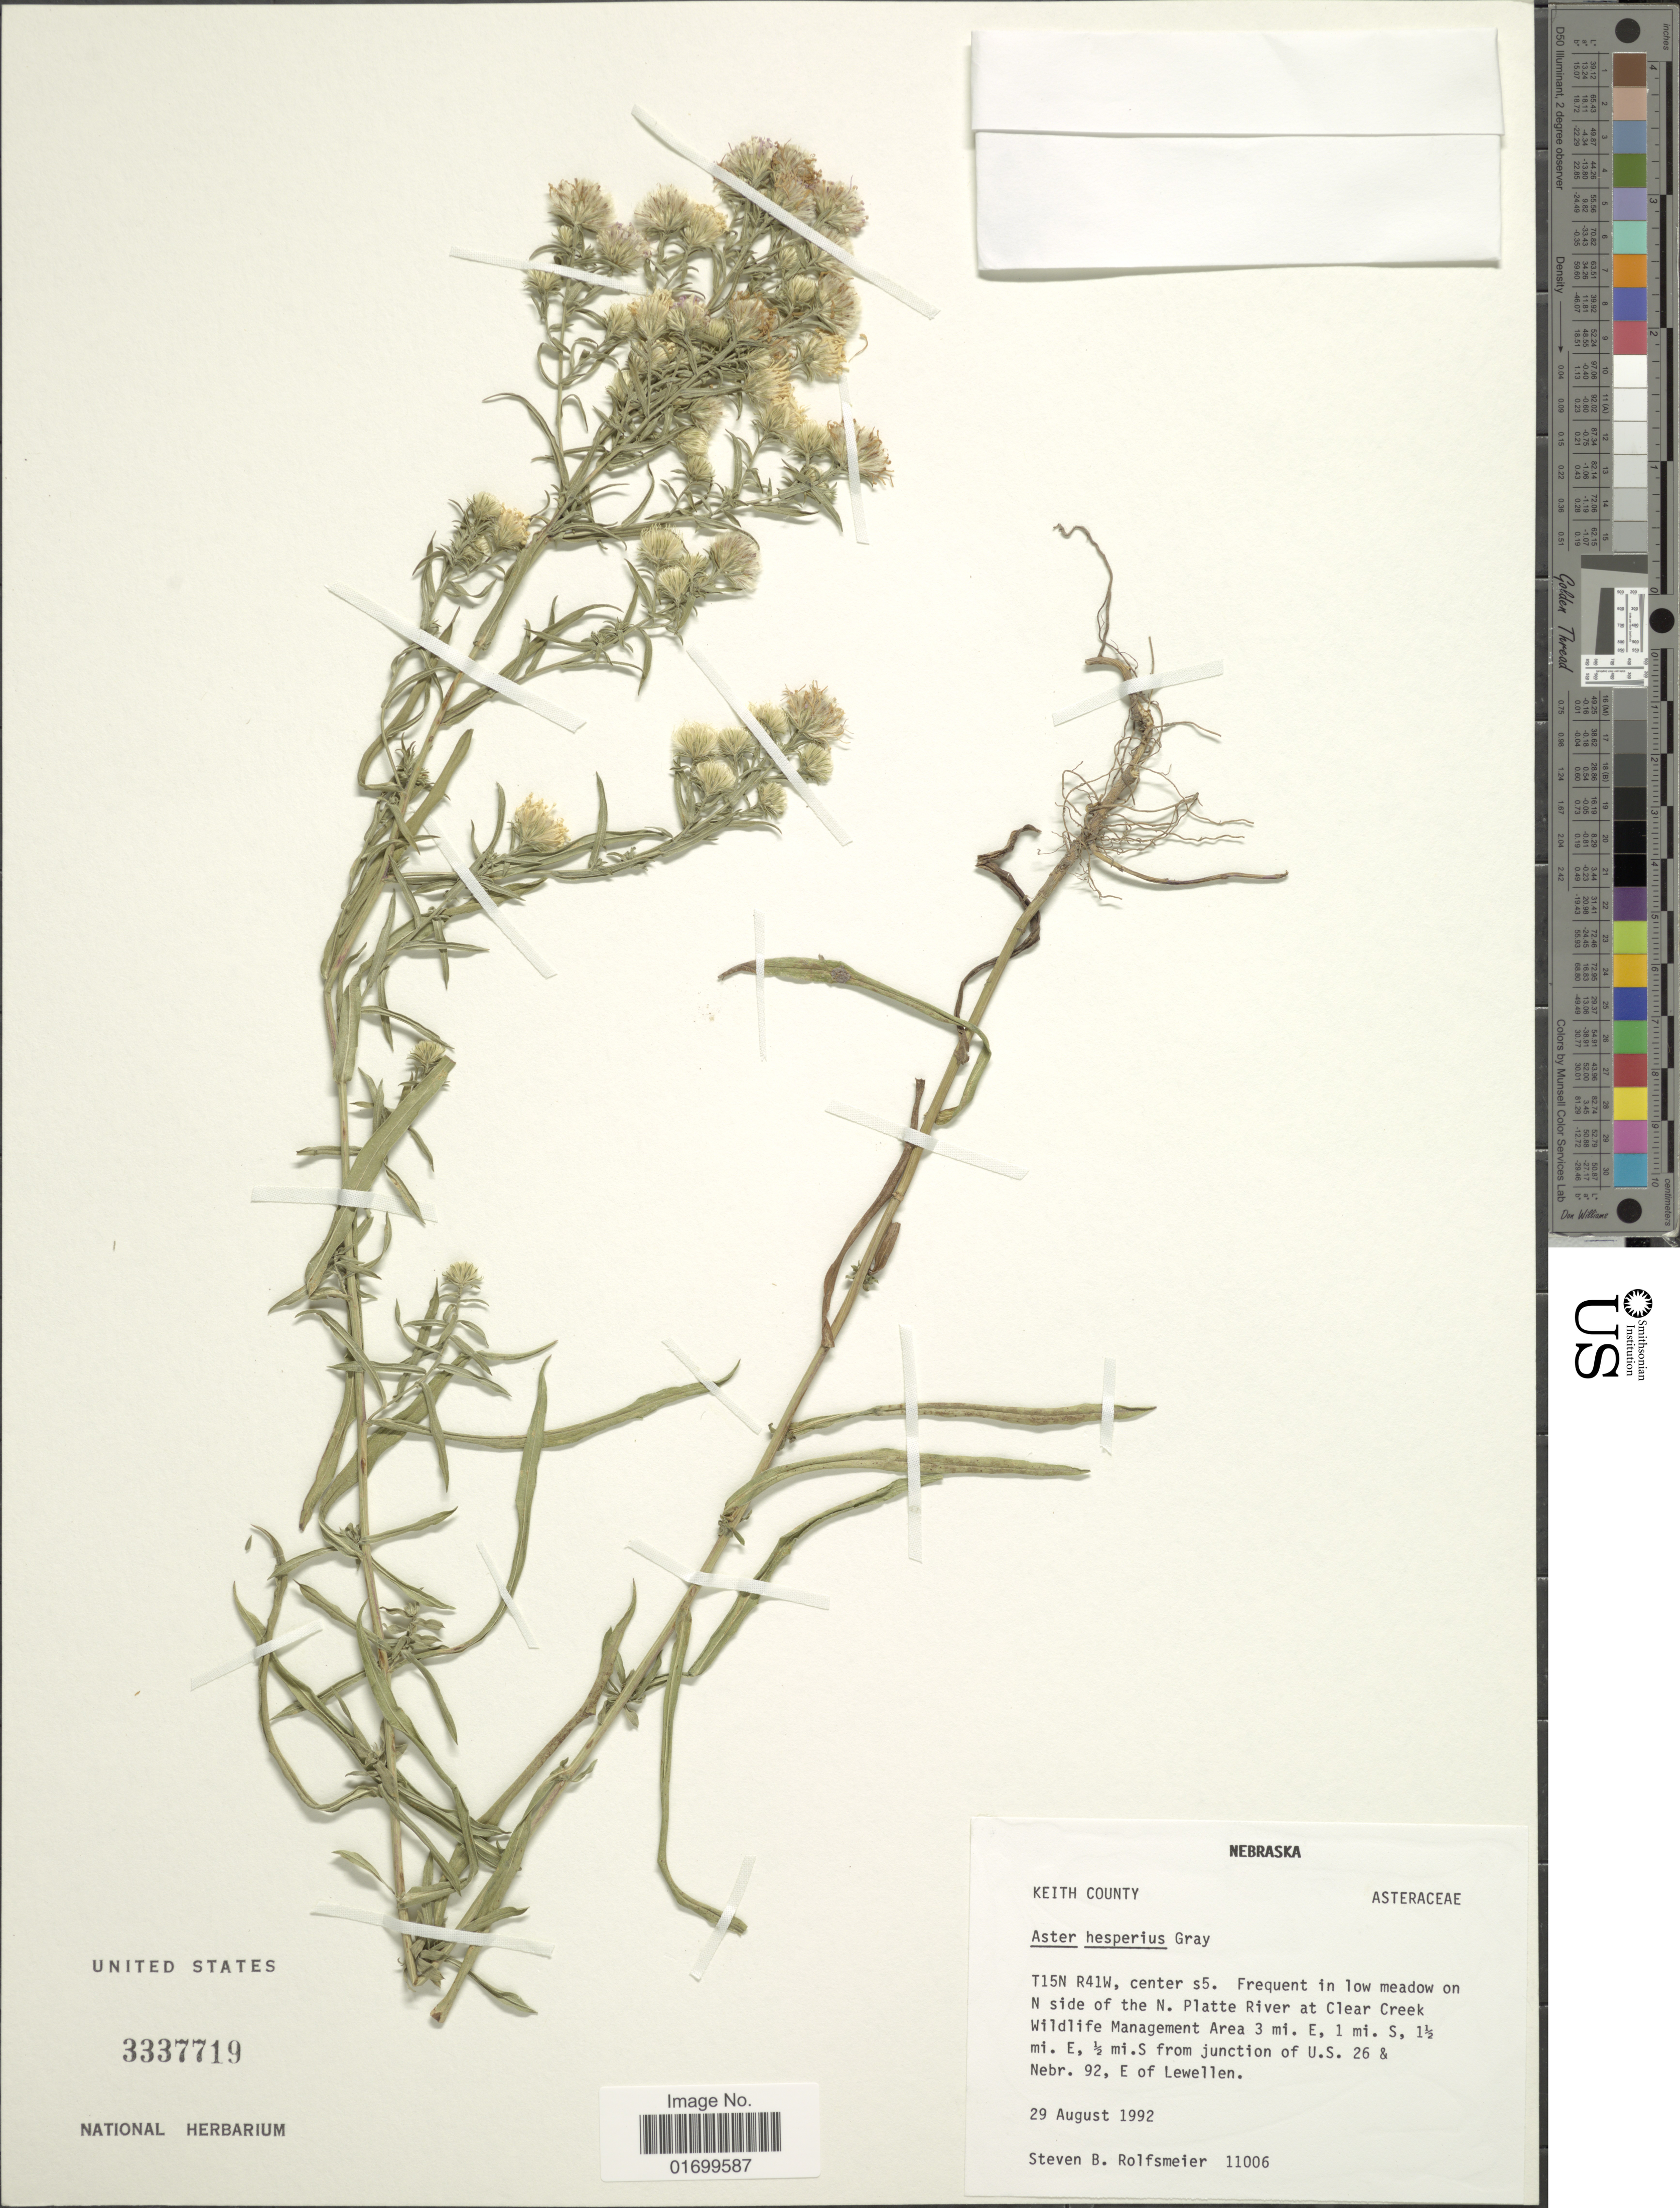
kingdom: Plantae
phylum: Tracheophyta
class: Magnoliopsida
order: Asterales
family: Asteraceae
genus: Symphyotrichum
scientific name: Symphyotrichum hesperium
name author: (A. Gray) Á. Löve & D. Löve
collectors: S. Rolfsmeier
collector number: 11006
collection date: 1992-08-29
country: United States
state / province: Nebraska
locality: Keith County, T15N R41W, center s5, frequent in low medow on N side of the N. Platte River at Clear Creek Wildlife Management Area 3 mi. E, 1 mi. S, 1 1/2 mi. E, 1/2 mi. S from junction of U.S. 26 & Nebr. 92, E of Lewellen.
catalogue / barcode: US 3337719